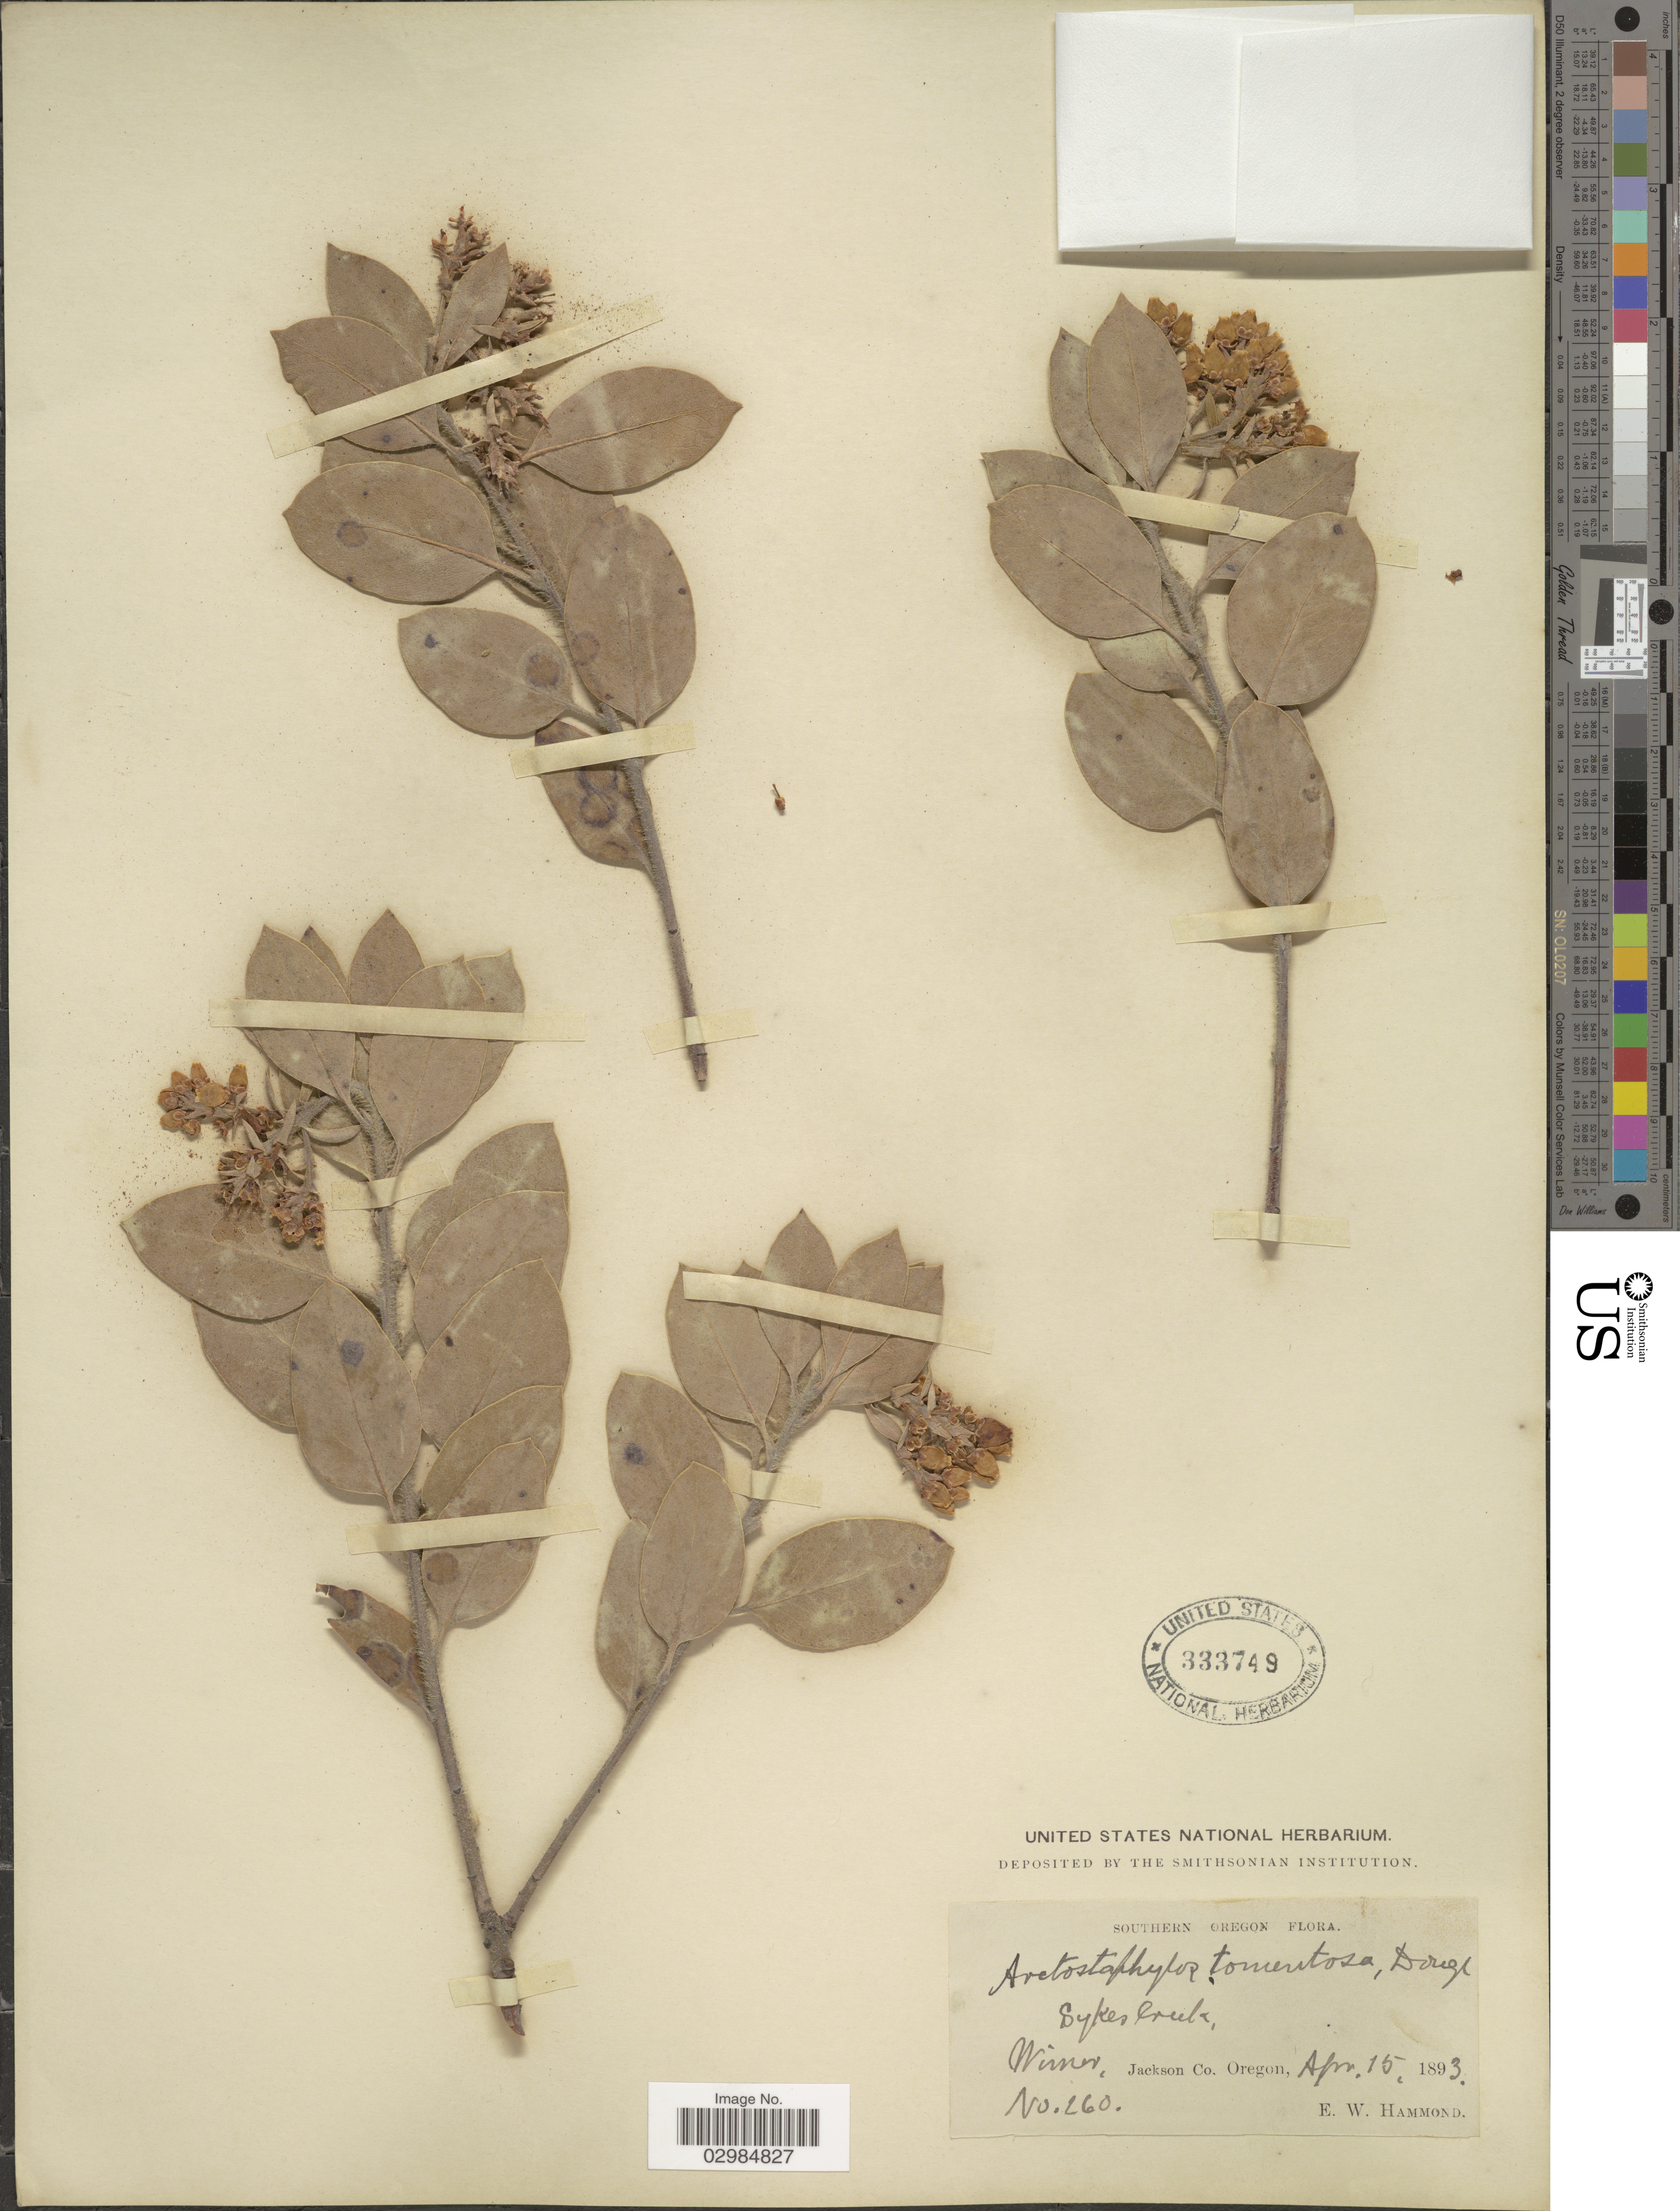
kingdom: Plantae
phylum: Tracheophyta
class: Magnoliopsida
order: Ericales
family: Ericaceae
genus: Arctostaphylos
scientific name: Arctostaphylos tomentosa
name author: (Pursh) Lindl.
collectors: E. Hammond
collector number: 260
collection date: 1893-04-15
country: United States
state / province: Oregon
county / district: Jackson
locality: Southern Oregon. Sykes Creek, Wimer, Jackson Co.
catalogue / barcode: US 333748